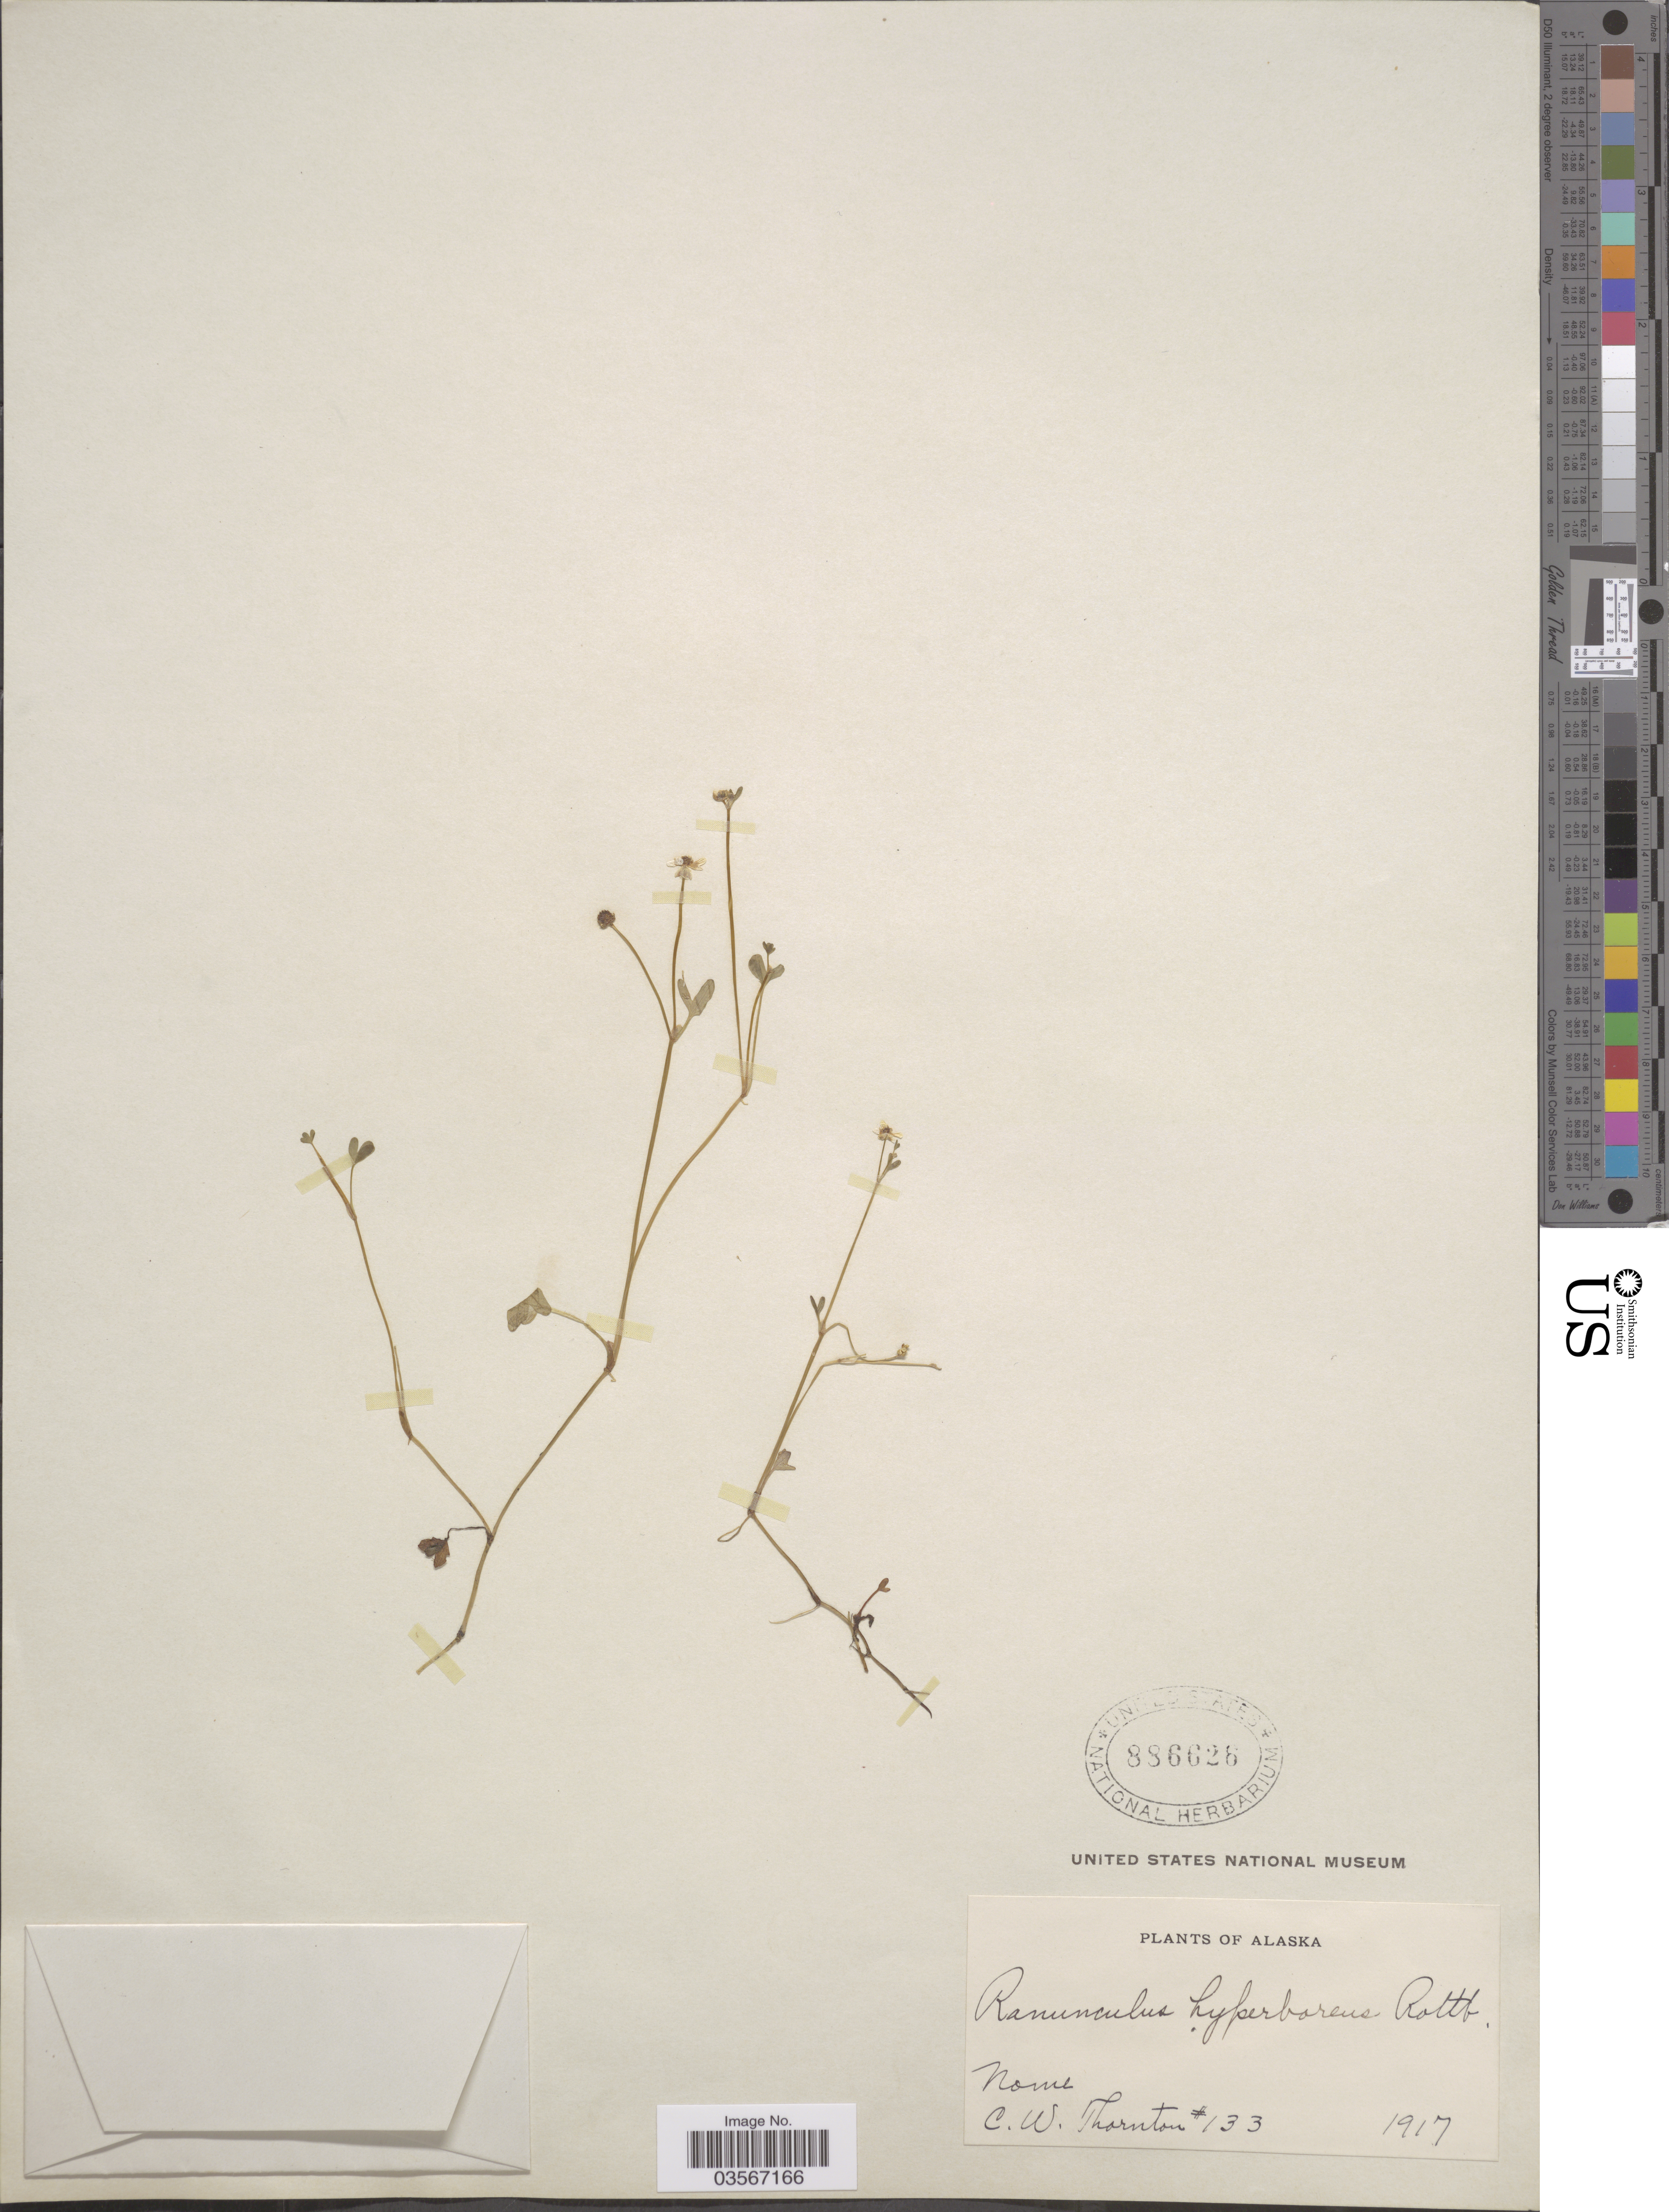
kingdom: Plantae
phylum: Tracheophyta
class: Magnoliopsida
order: Ranunculales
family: Ranunculaceae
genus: Ranunculus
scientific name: Ranunculus hyperboreus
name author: Rottb.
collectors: C. Thornton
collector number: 133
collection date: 1917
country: United States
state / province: Alaska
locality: Nome.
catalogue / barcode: US 886626